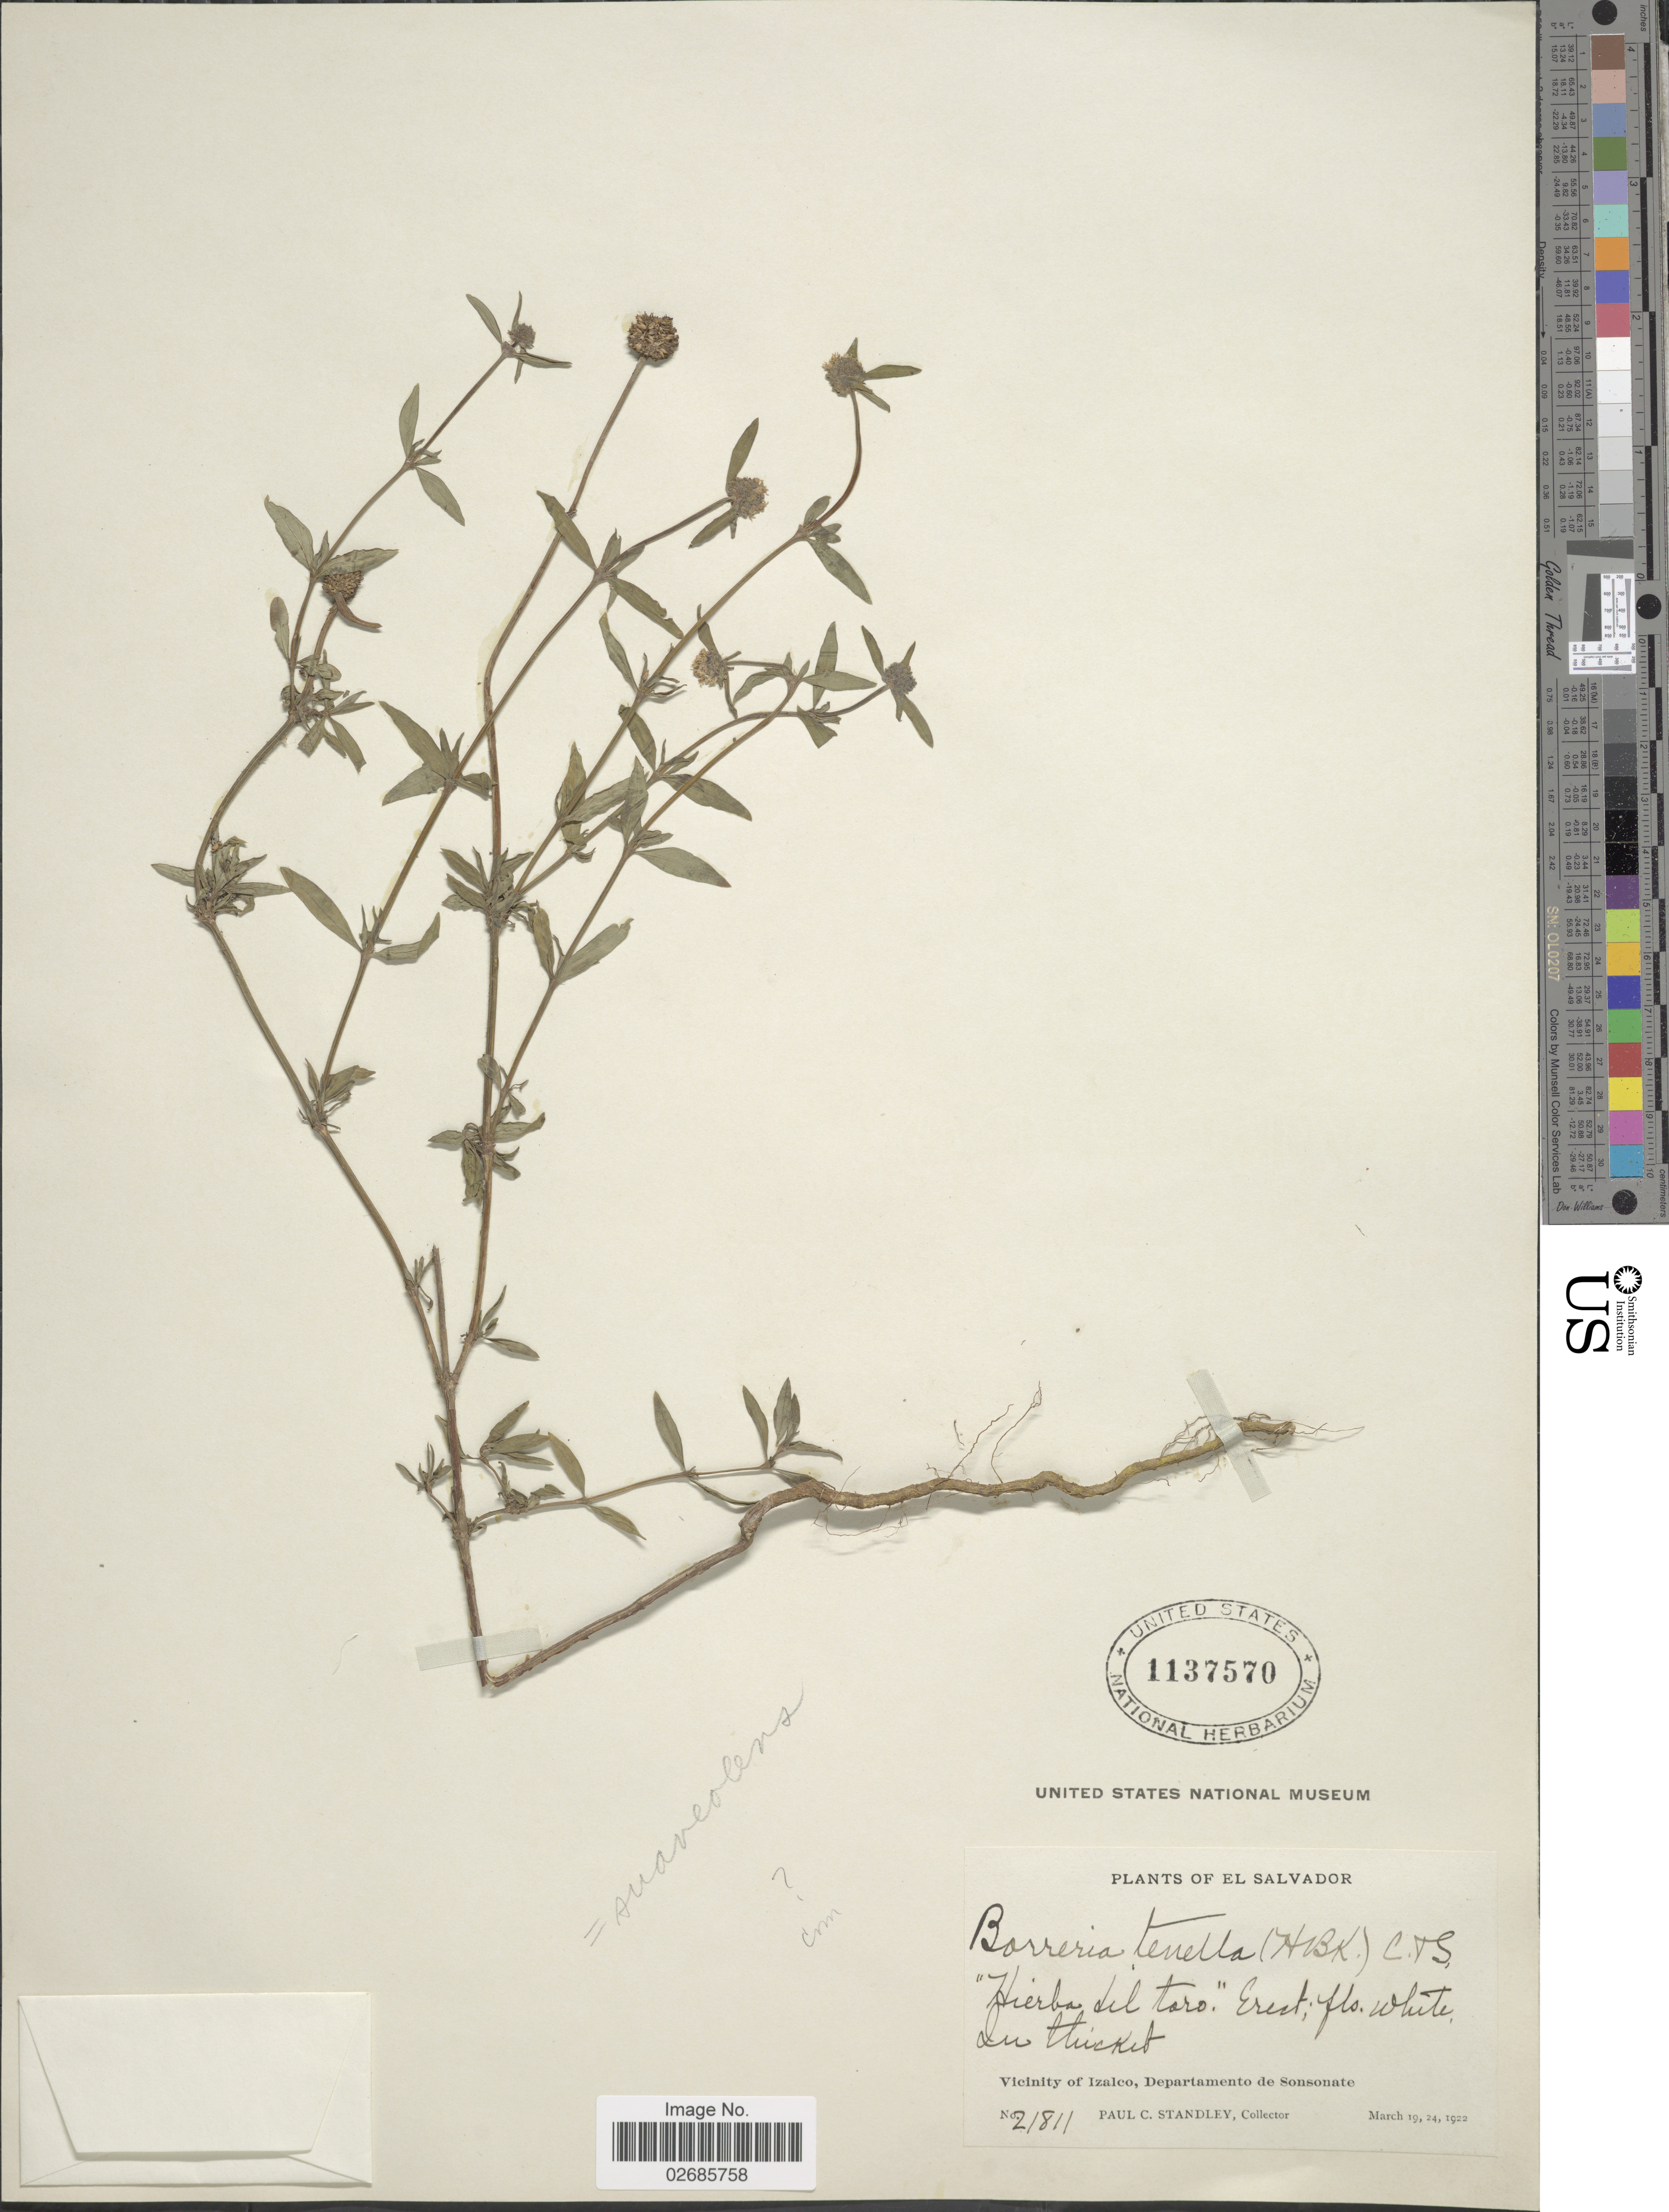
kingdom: Plantae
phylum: Tracheophyta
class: Magnoliopsida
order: Gentianales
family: Rubiaceae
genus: Borreria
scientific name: Borreria suaveolens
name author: G. Mey.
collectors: P. C. Standley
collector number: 21811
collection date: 1922-03-19/1922-03-24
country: El Salvador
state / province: Sonsonate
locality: Vicinity of Izalco, Departamento de Sonsonate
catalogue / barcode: US 1137570